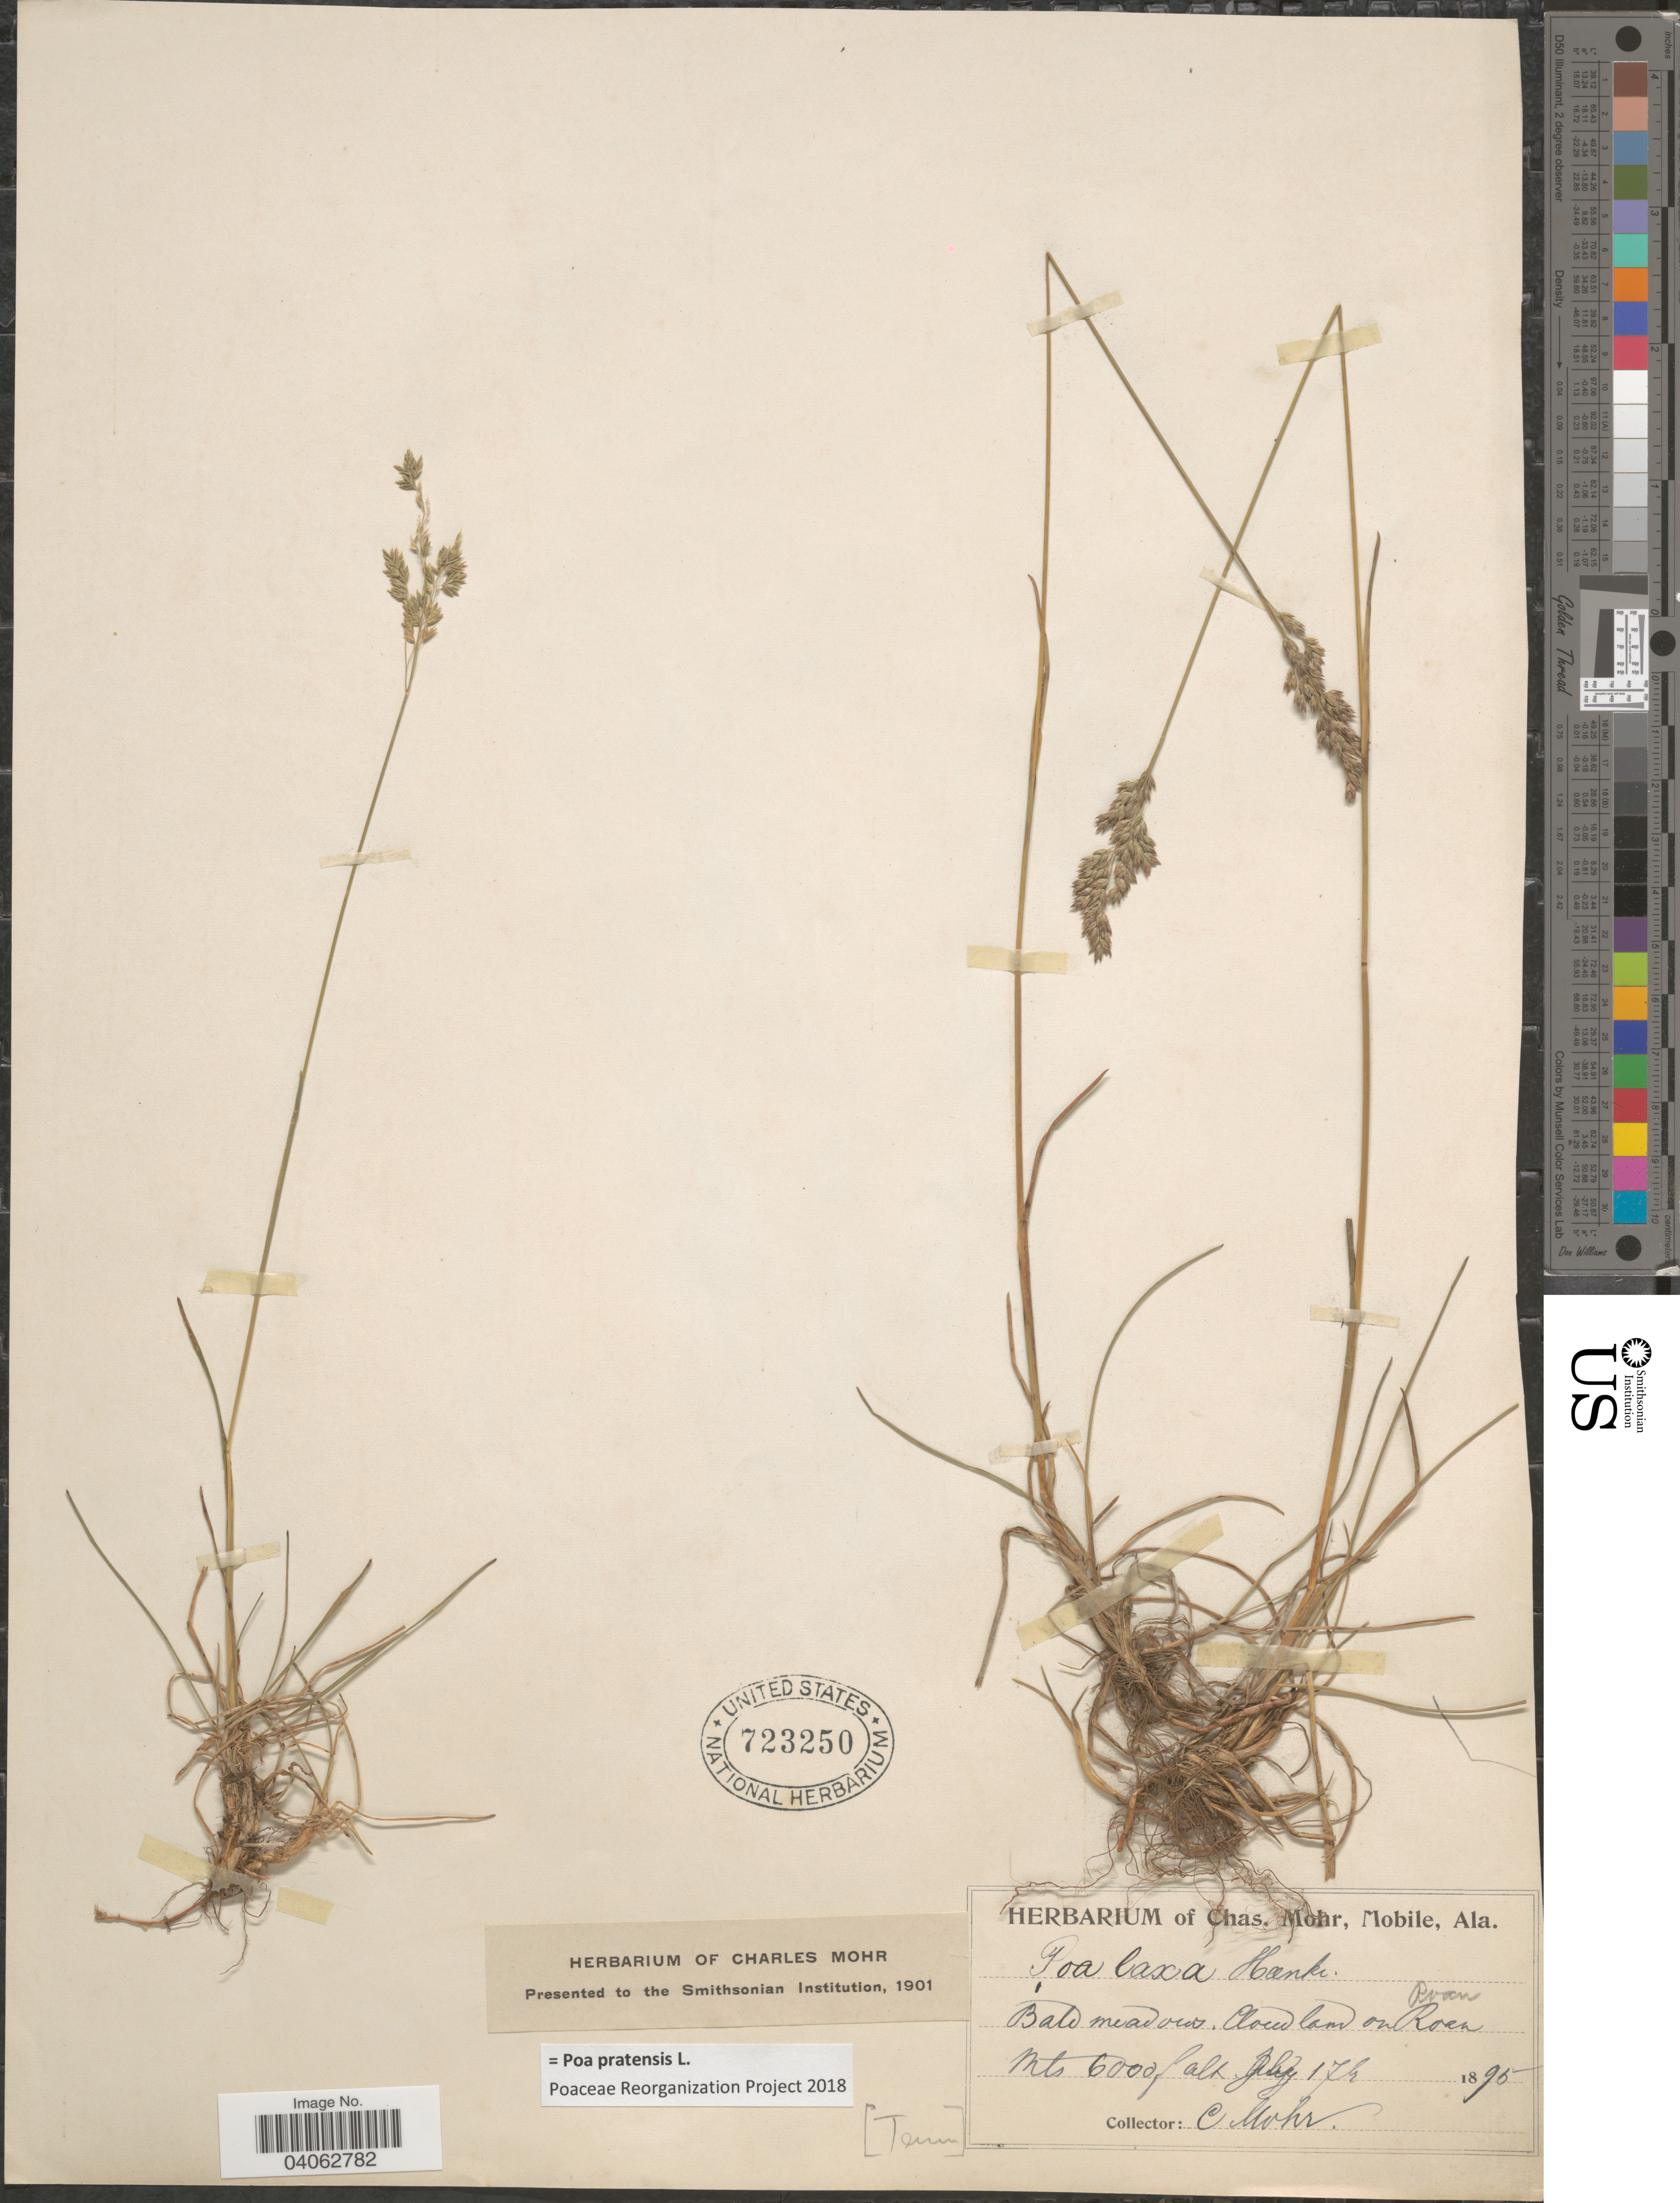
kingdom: Plantae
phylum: Tracheophyta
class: Liliopsida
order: Poales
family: Poaceae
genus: Poa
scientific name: Poa pratensis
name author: L.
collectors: Mohr, C. T. (herbarium)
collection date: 1895-07-17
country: United States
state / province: Tennessee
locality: Bald meadow. Cloudland on Roan Mts.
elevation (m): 1829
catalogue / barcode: US 723250